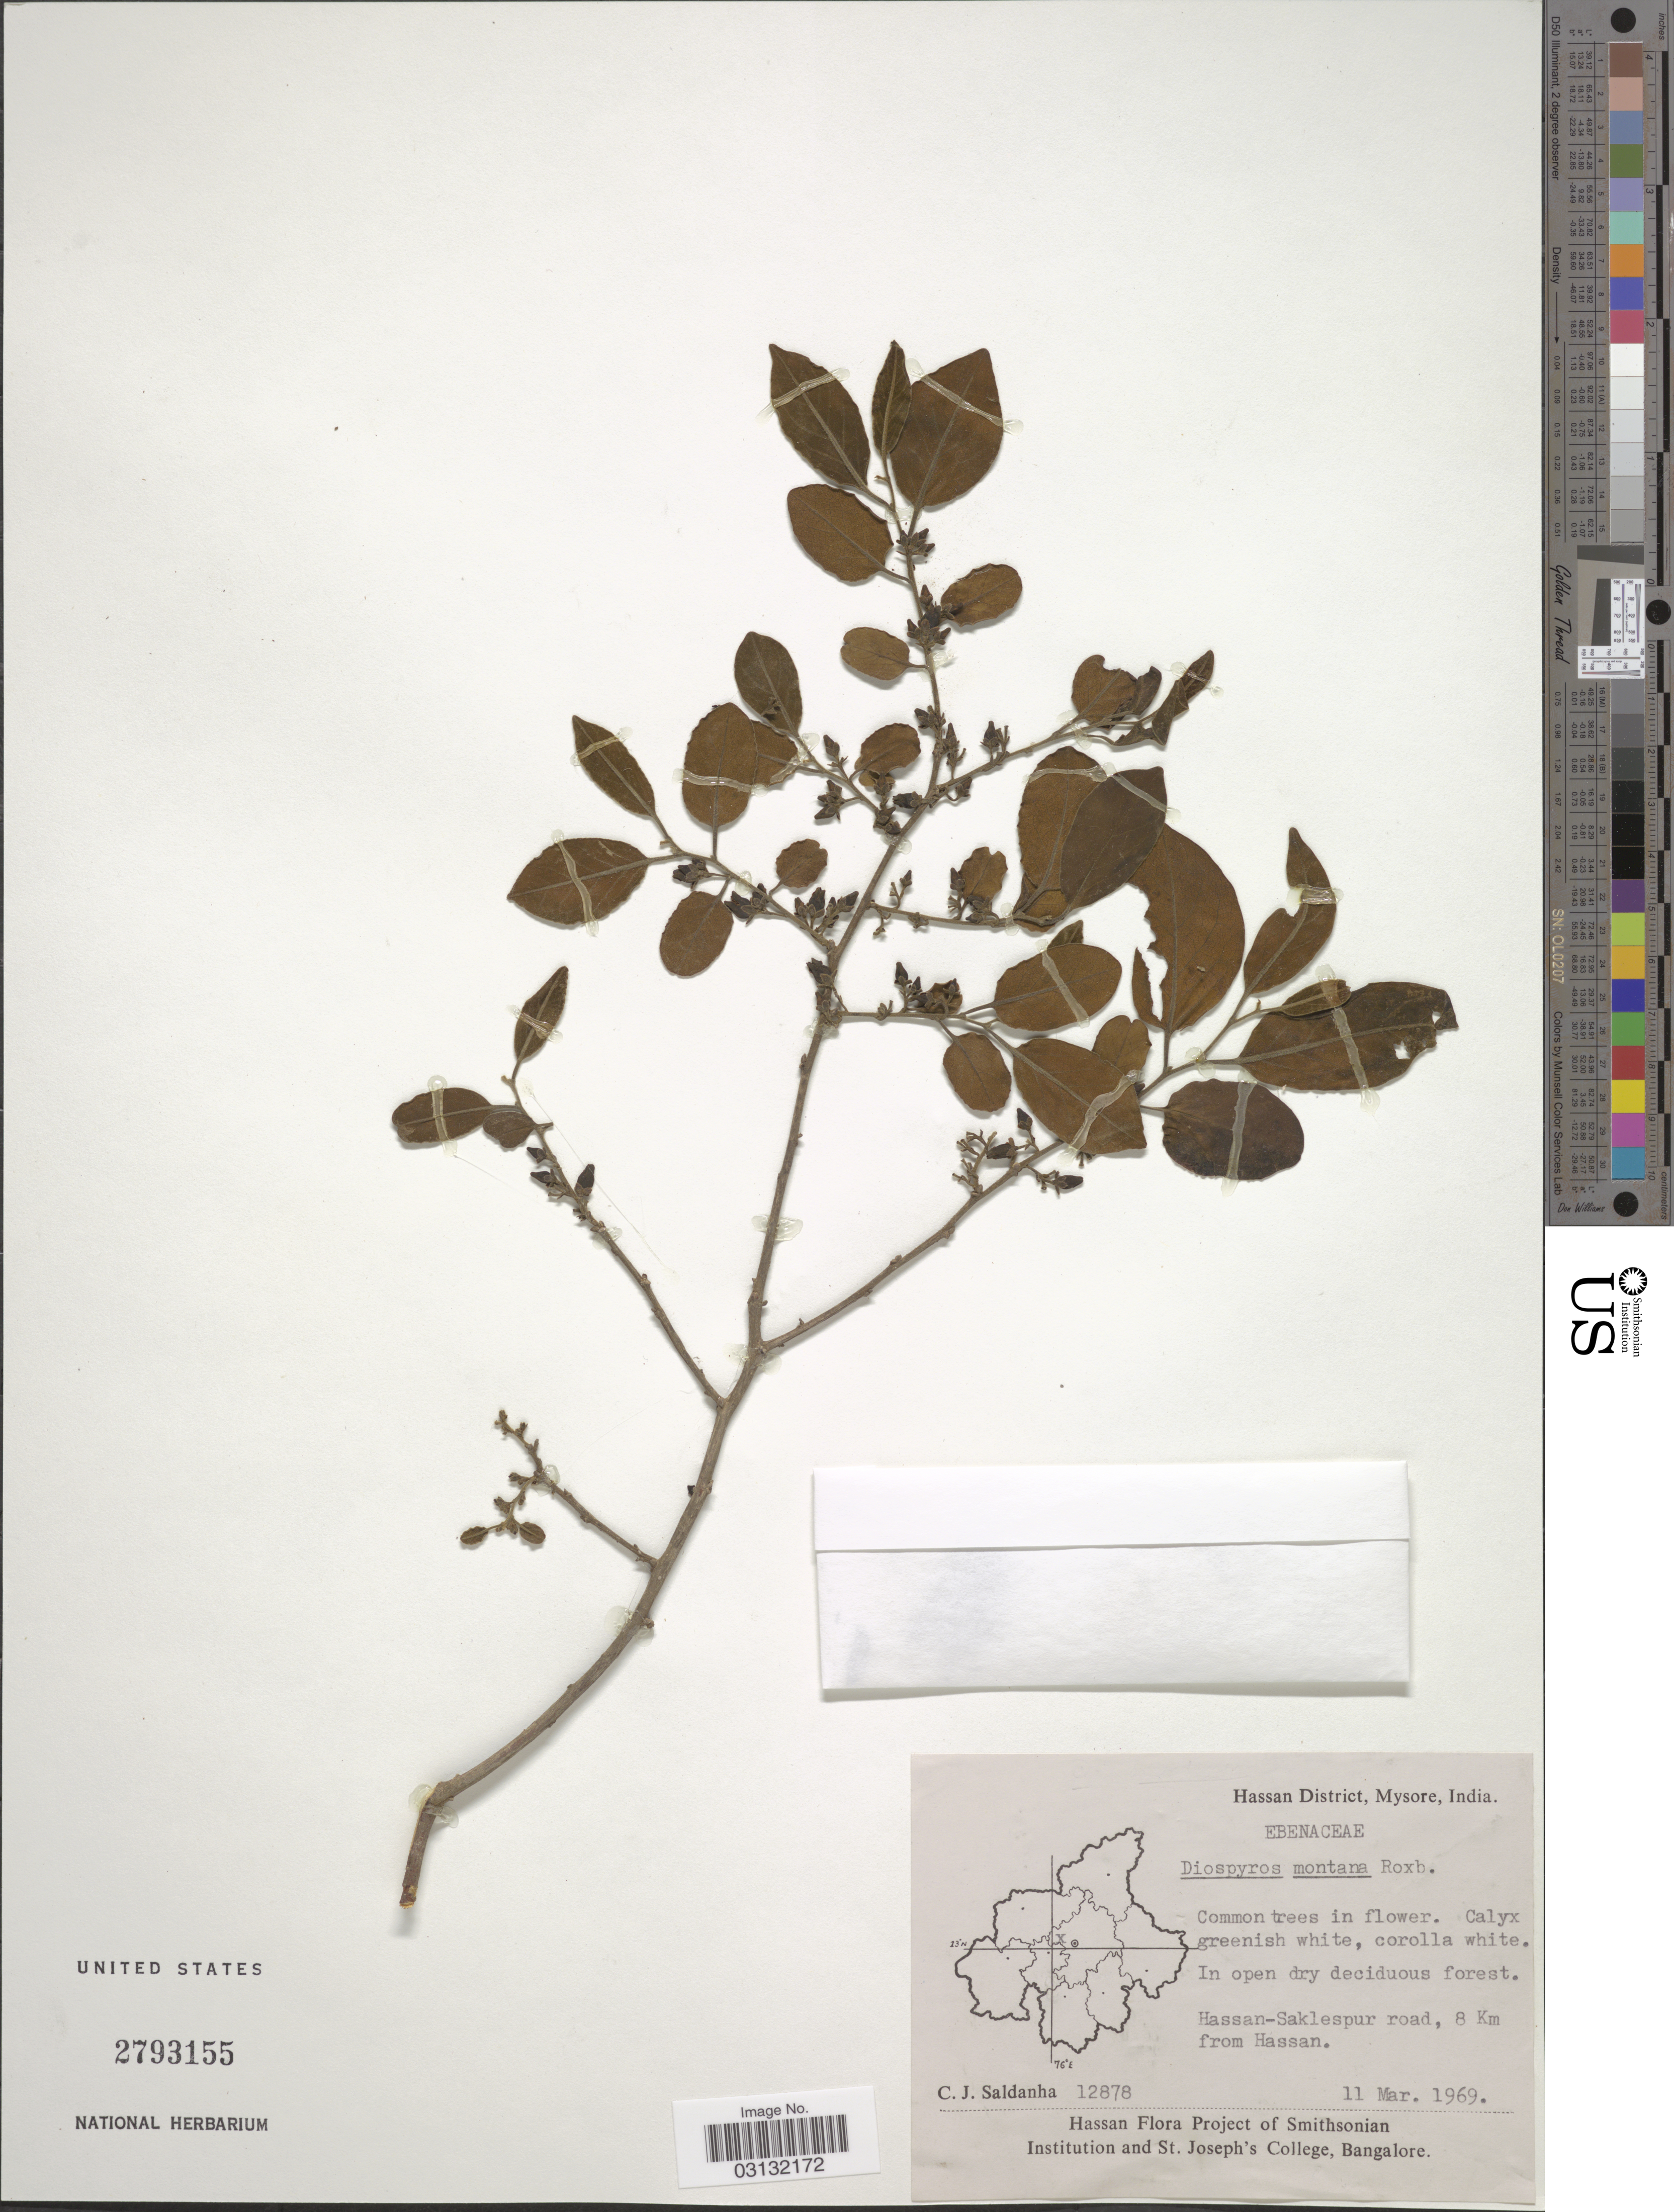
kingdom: Plantae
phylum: Tracheophyta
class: Magnoliopsida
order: Ericales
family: Ebenaceae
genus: Diospyros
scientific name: Diospyros montana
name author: Roxb.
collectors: C. J. Saldanha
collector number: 12878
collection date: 1969-03-11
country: India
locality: Hassan District, Mysore, India, Hassan-Saklespur road, 8 Km from Hassan.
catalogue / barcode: US 2793155